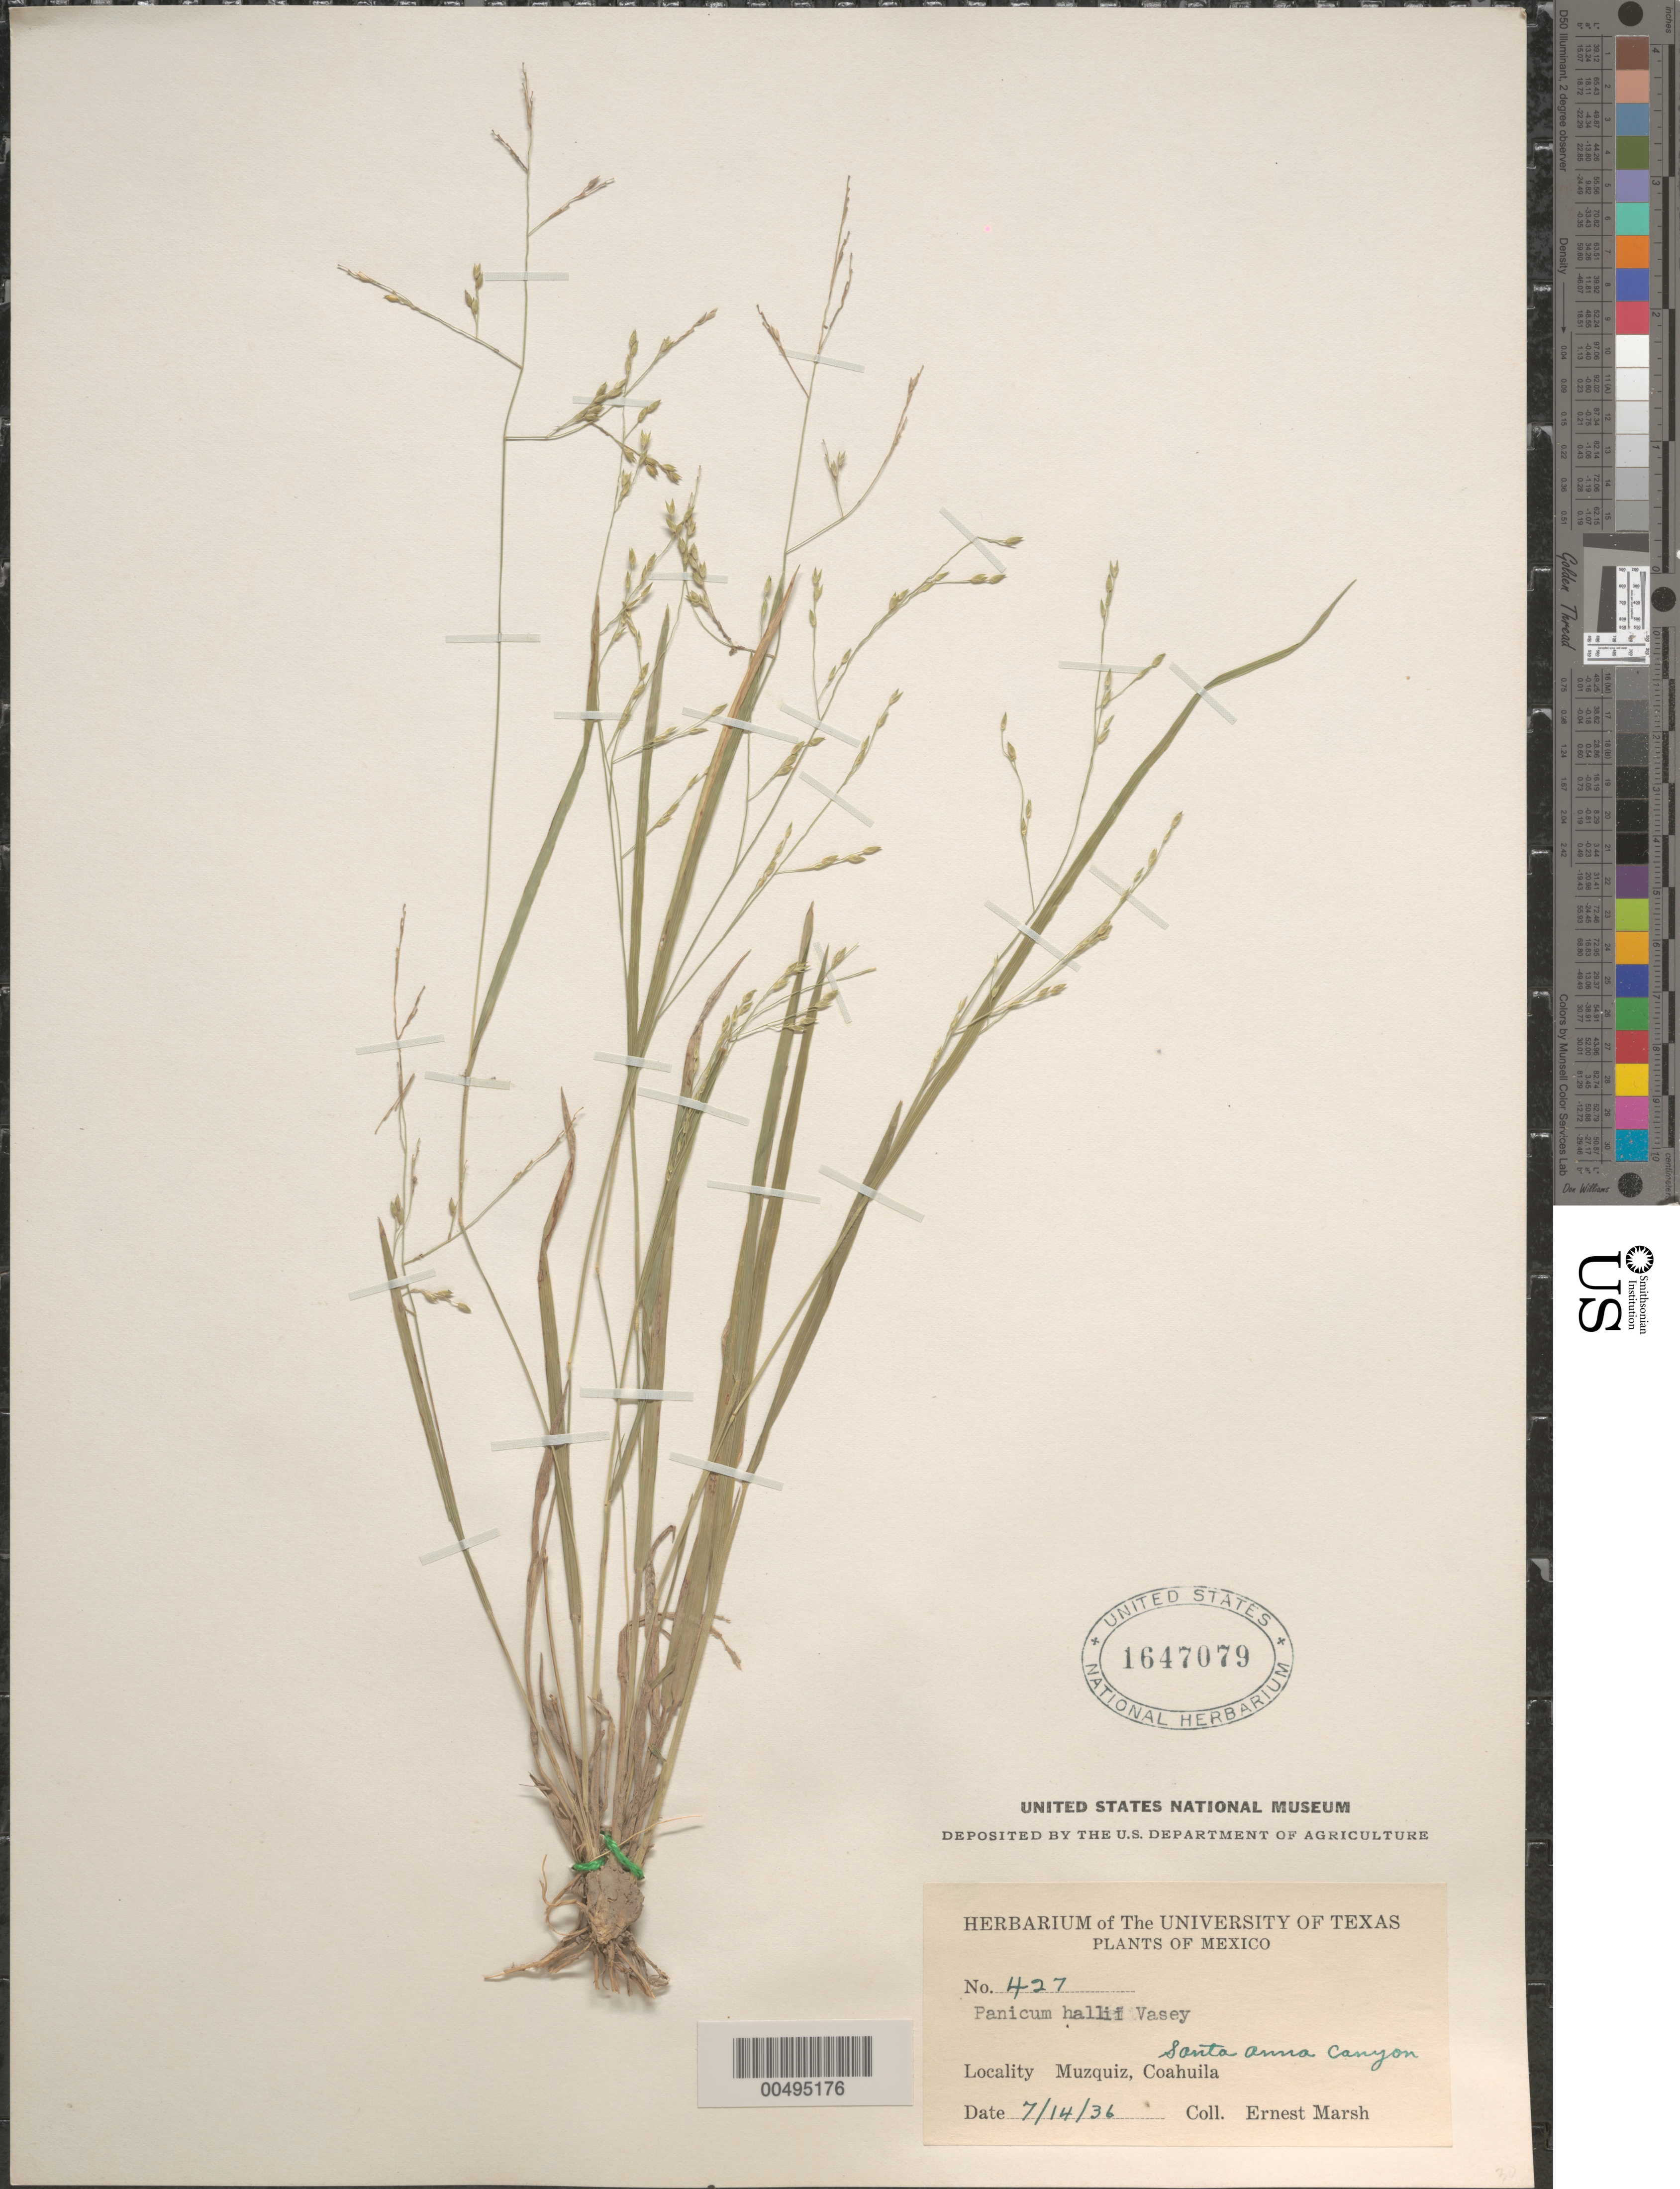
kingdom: Plantae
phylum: Tracheophyta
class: Liliopsida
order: Poales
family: Poaceae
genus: Panicum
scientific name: Panicum hallii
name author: Vasey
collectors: E. Marsh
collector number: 427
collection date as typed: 14 Jul 1936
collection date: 1936-07-14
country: Mexico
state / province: Coahuila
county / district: Hipolito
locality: Santa Anna Canyon, Muzquiz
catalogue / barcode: US 1647079